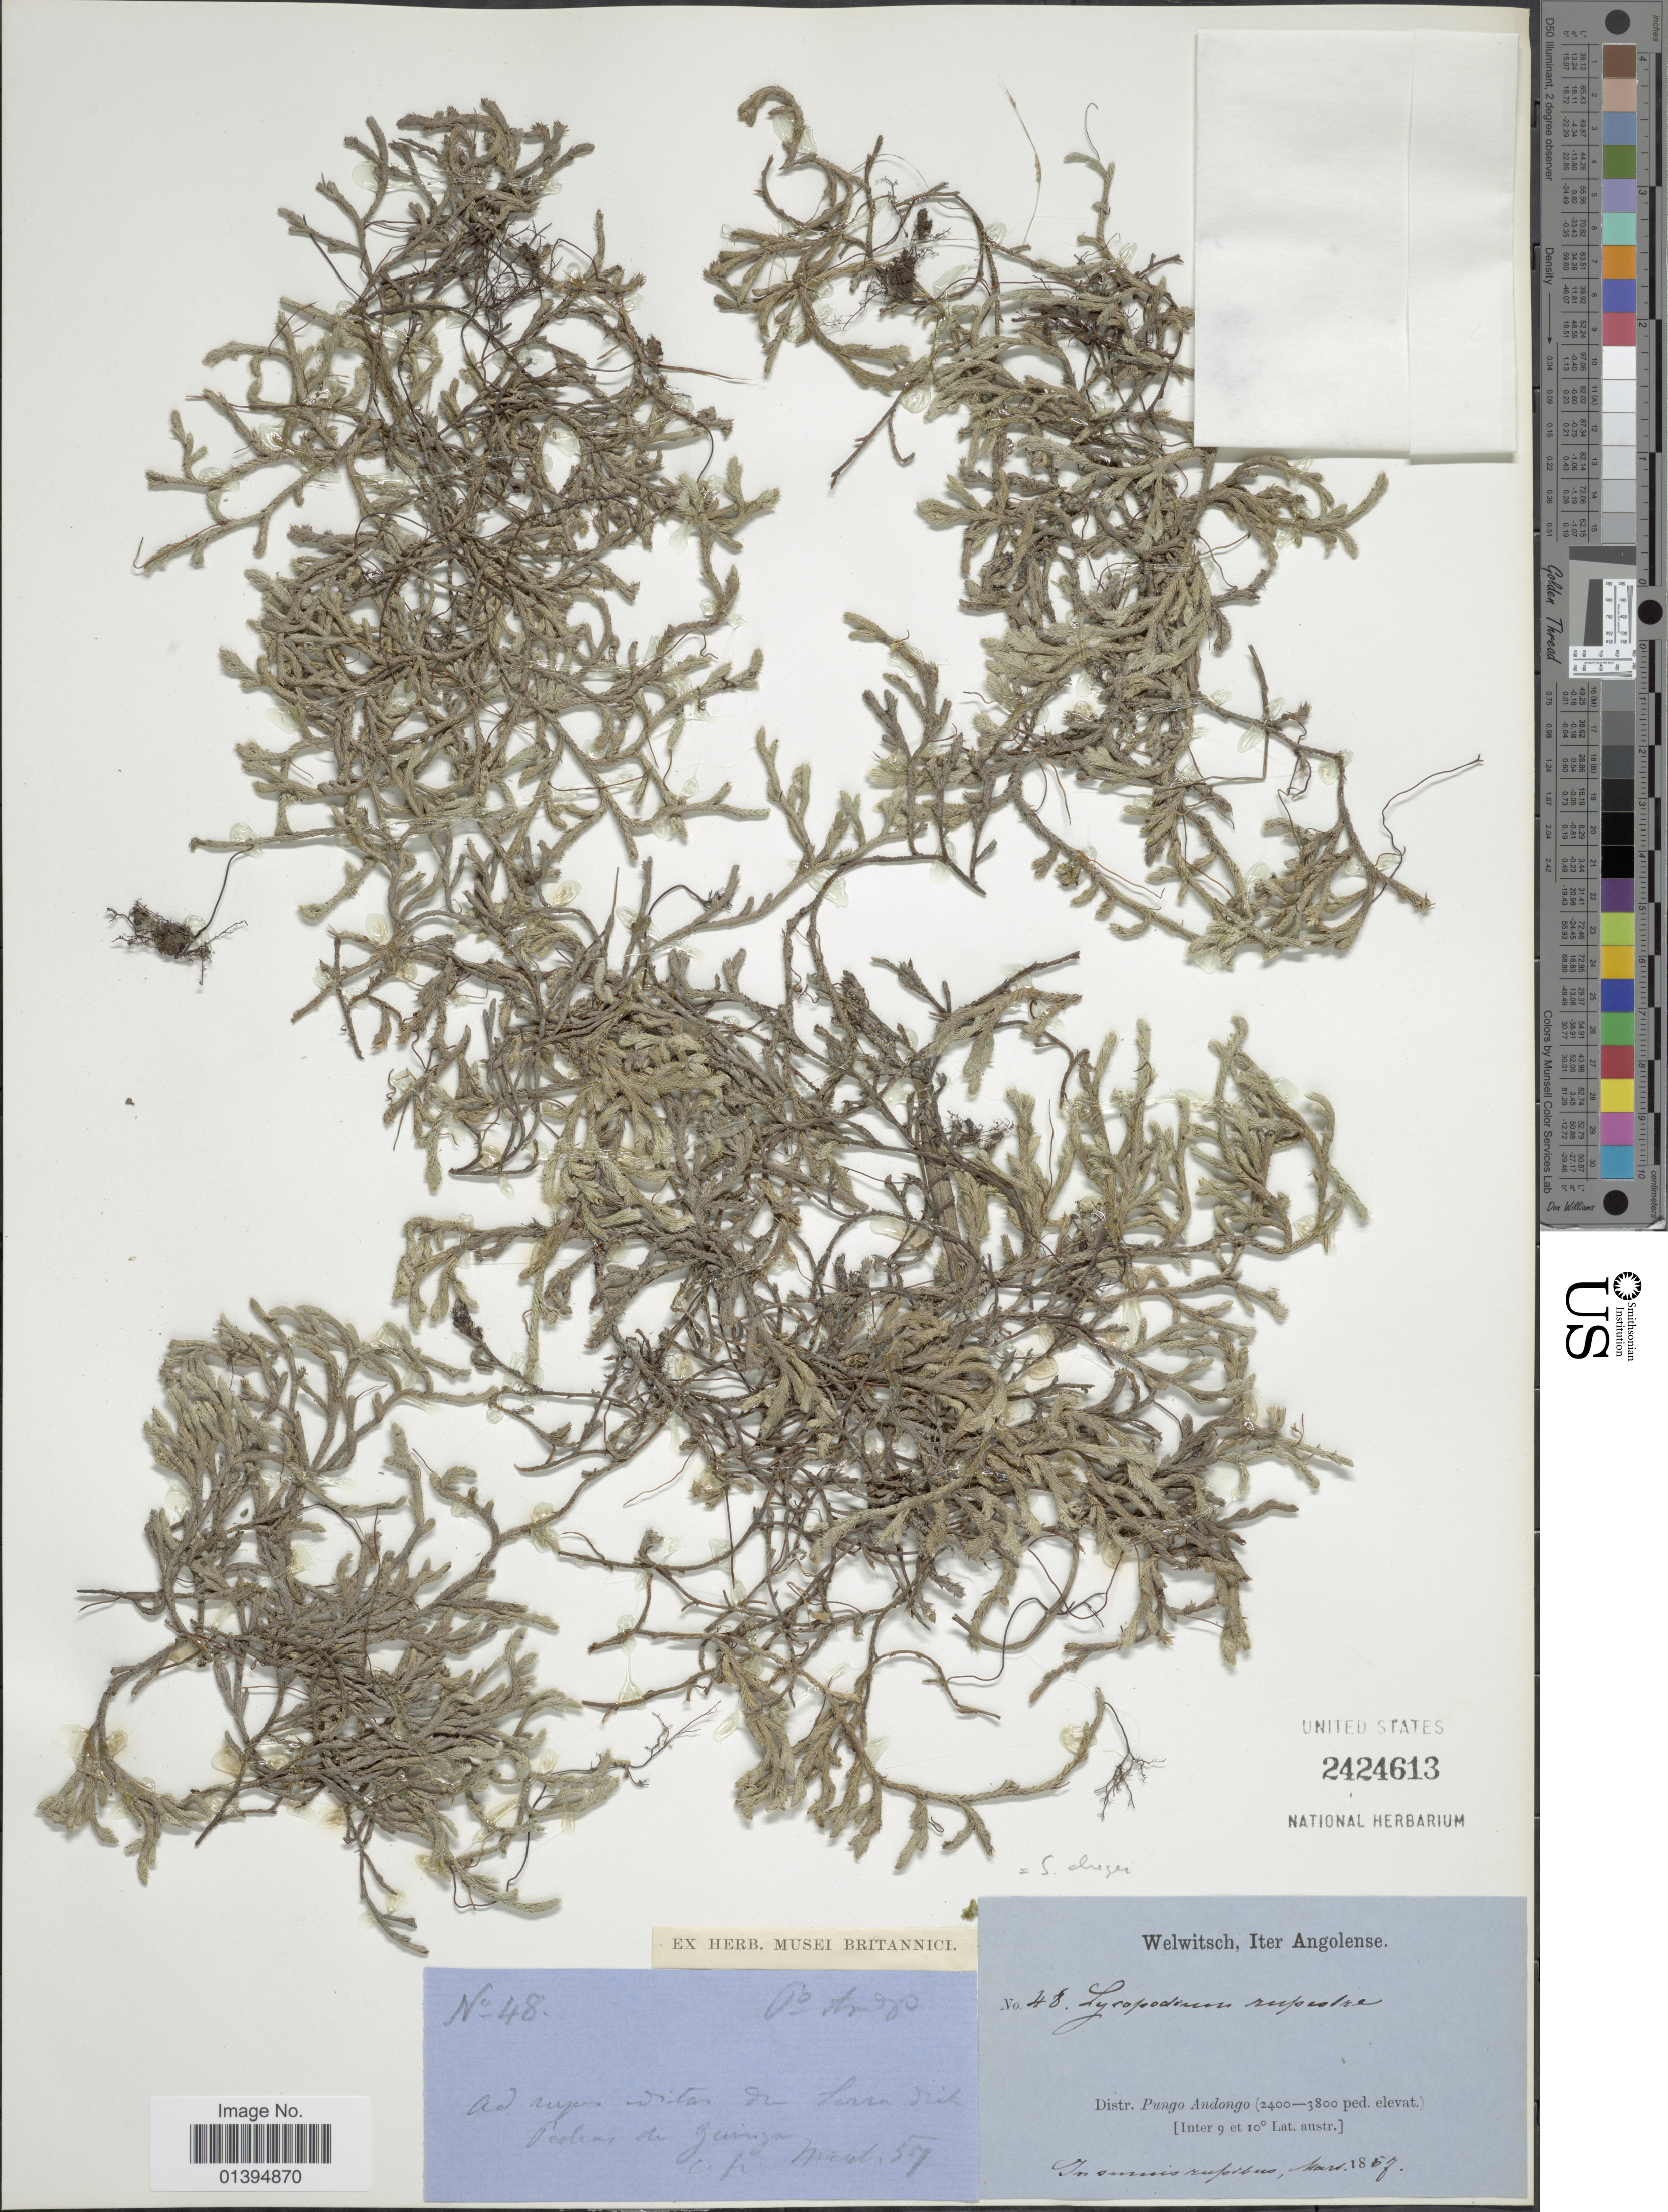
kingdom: Plantae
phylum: Tracheophyta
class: Lycopodiopsida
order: Selaginellales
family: Selaginellaceae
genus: Selaginella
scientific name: Selaginella dregei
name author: (C. Presl) Hieron.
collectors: -. Welwitsch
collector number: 48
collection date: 1857-03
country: Angola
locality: Distr. Pungo Andongo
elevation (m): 732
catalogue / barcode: US 2424613